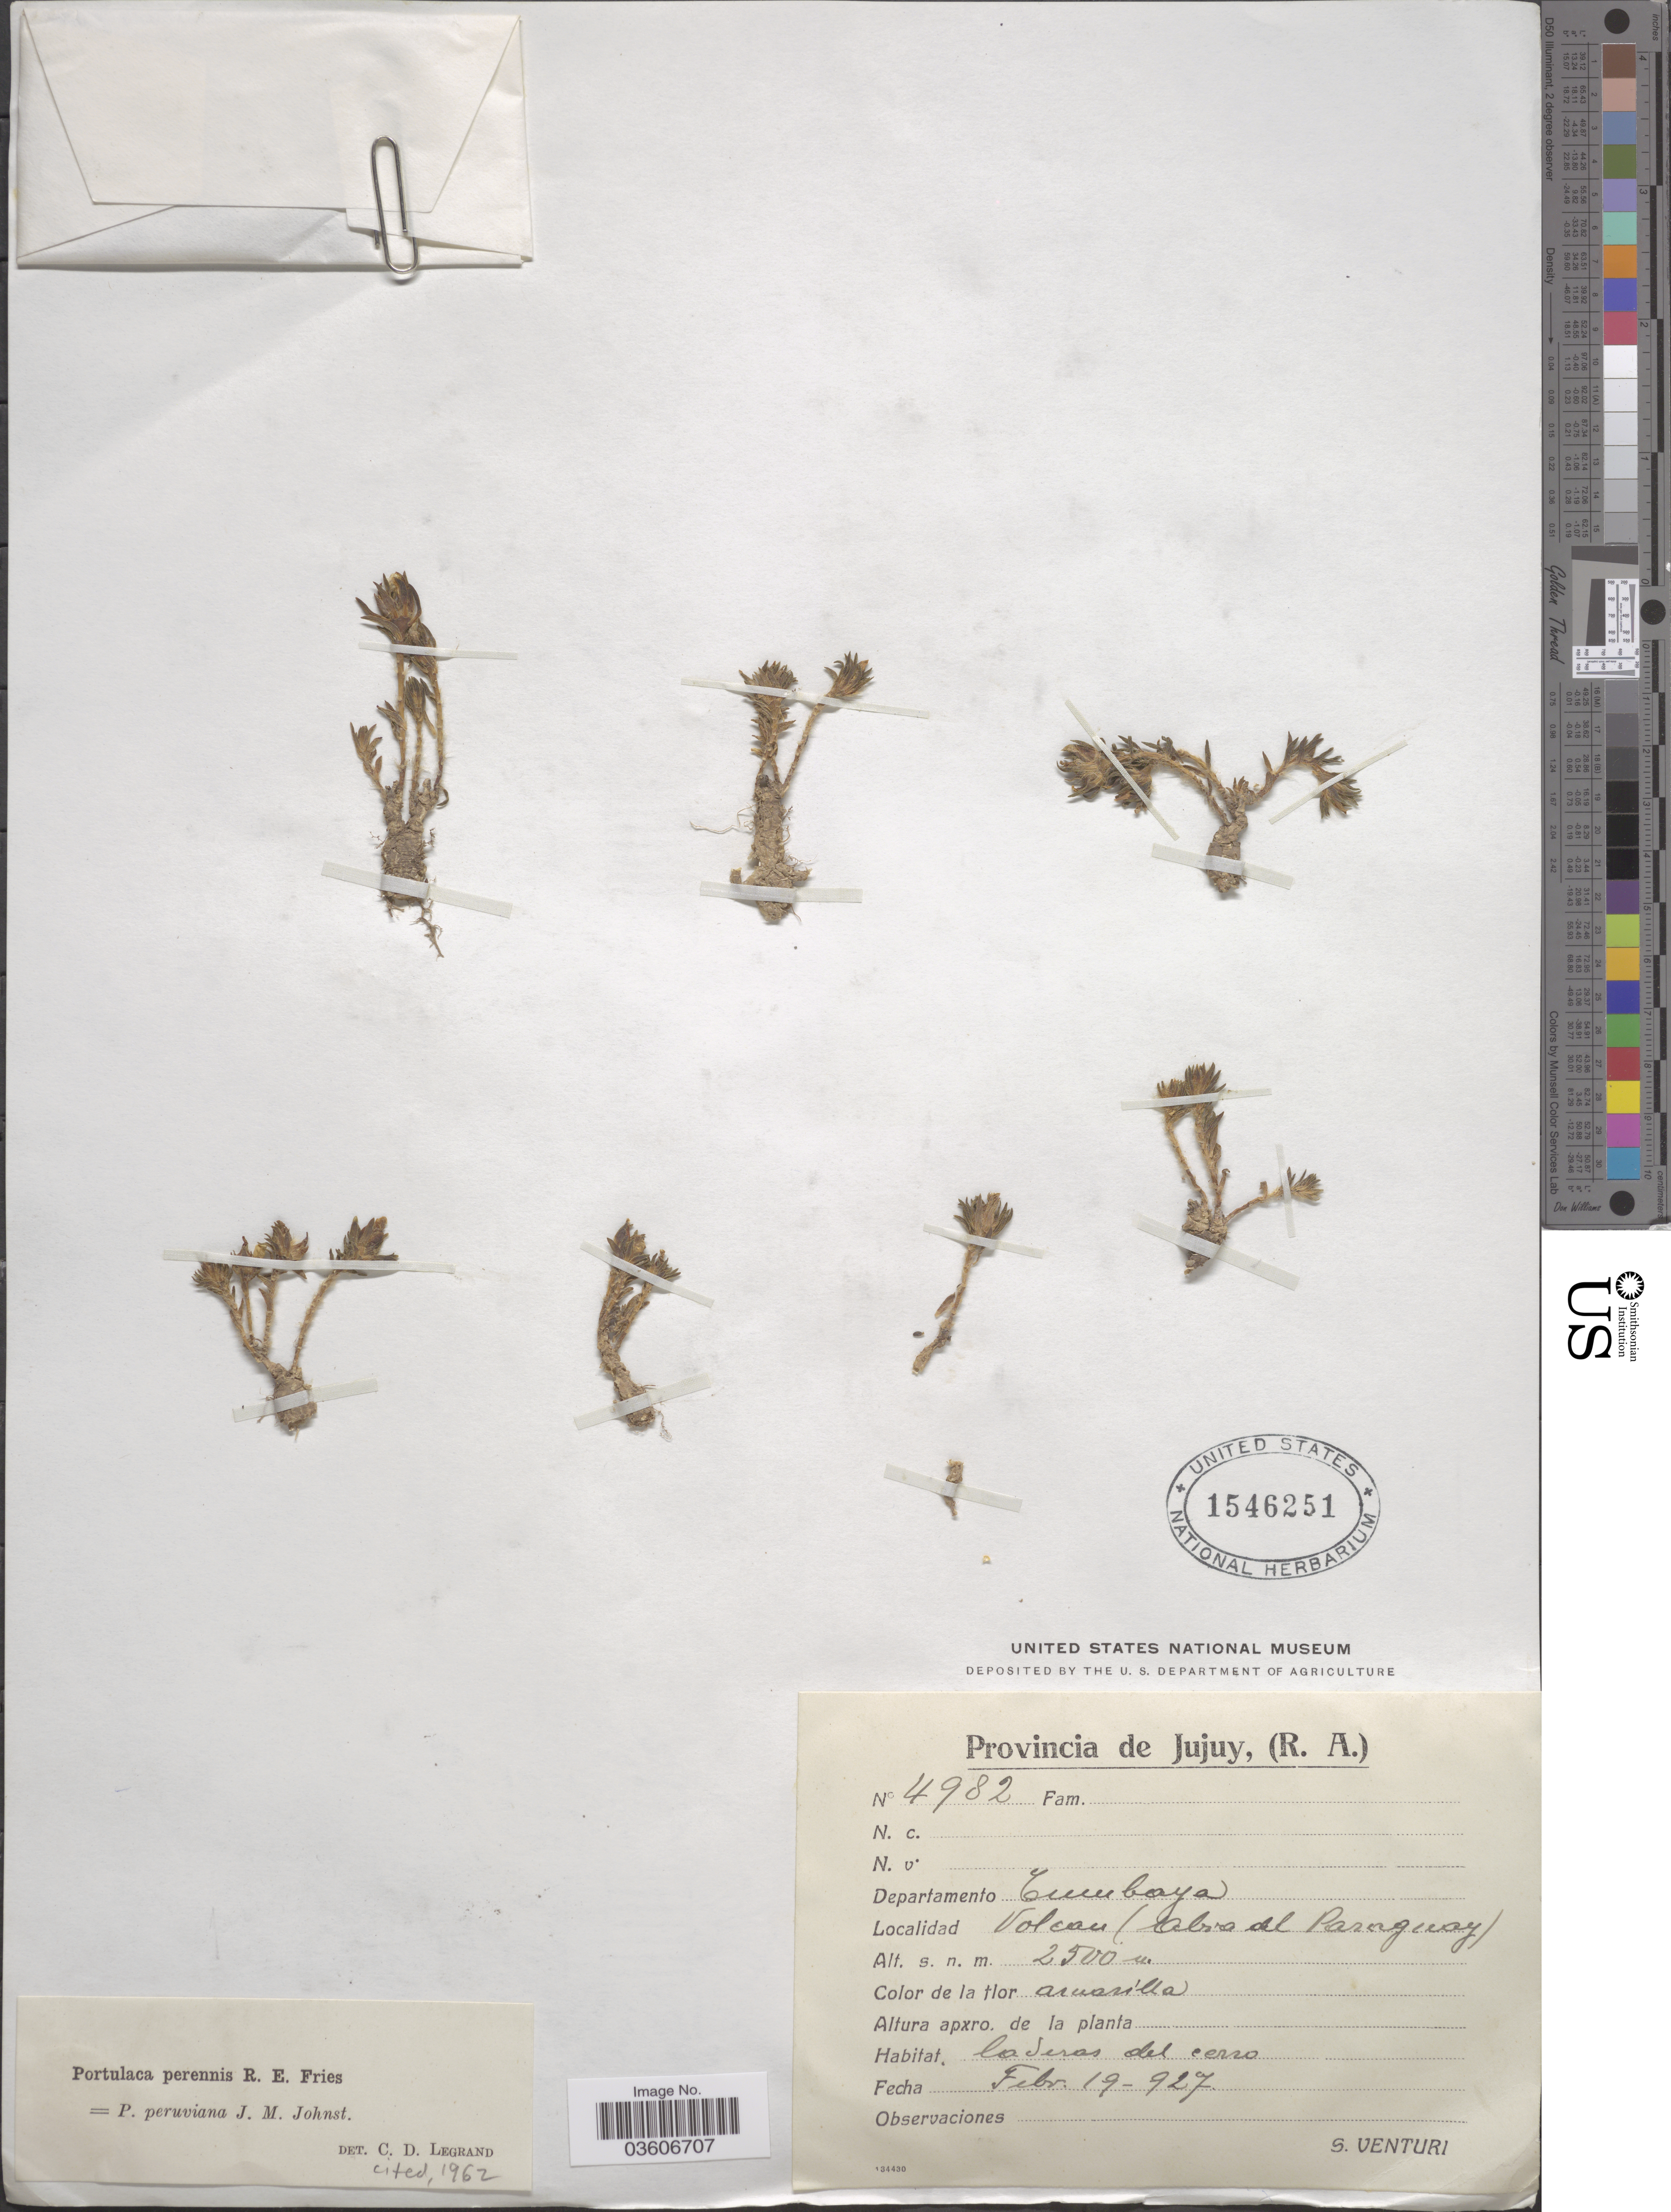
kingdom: Plantae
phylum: Tracheophyta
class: Magnoliopsida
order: Caryophyllales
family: Portulacaceae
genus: Portulaca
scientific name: Portulaca perennis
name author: R.E. Fr.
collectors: S. Venturi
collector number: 4982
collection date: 1927-02-19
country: Argentina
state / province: Jujuy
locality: Departamento Tumbaya. Volcan (Abra del Paraguay).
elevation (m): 2500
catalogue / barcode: US 1546251